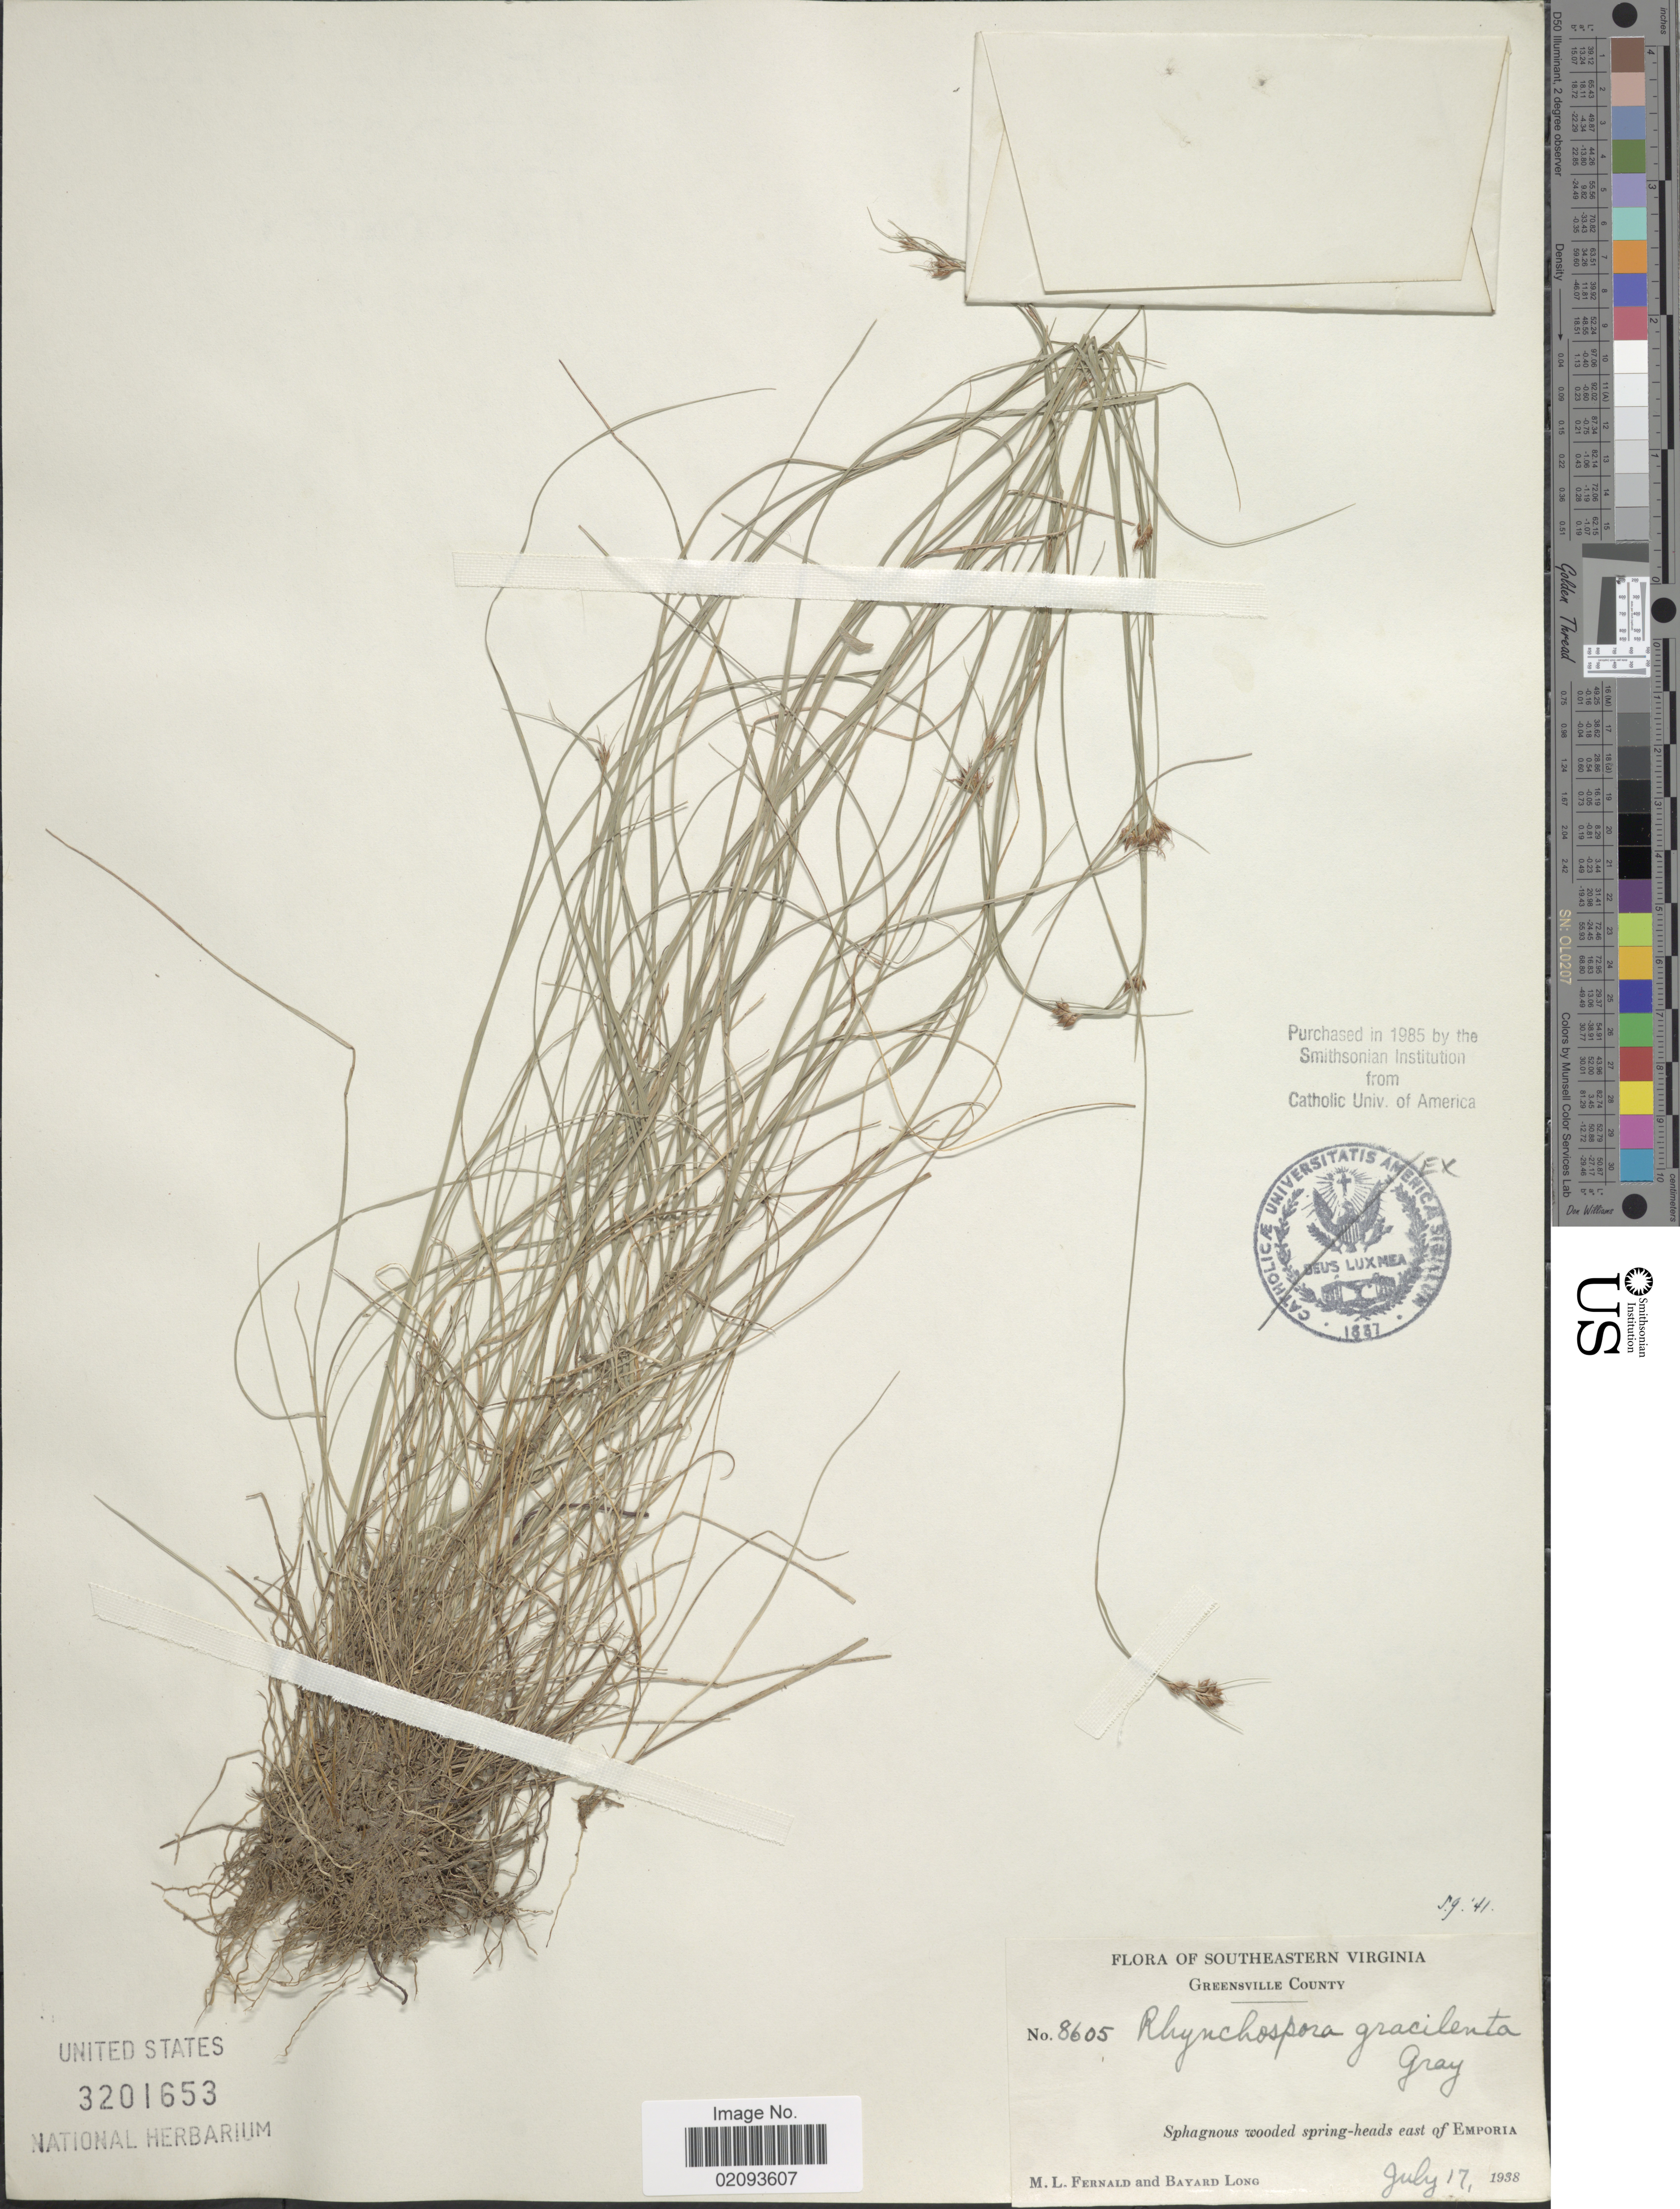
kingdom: Plantae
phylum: Tracheophyta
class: Liliopsida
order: Poales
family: Cyperaceae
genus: Rhynchospora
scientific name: Rhynchospora gracilenta A. Gray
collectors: M. L. Fernald & B. Long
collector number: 8605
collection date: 1938-07-17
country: United States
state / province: Virginia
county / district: Greensville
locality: Southeastern Virginia. Greensville County. Sphagnous wooded spring-heads east of Emporia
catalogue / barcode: US 3201653